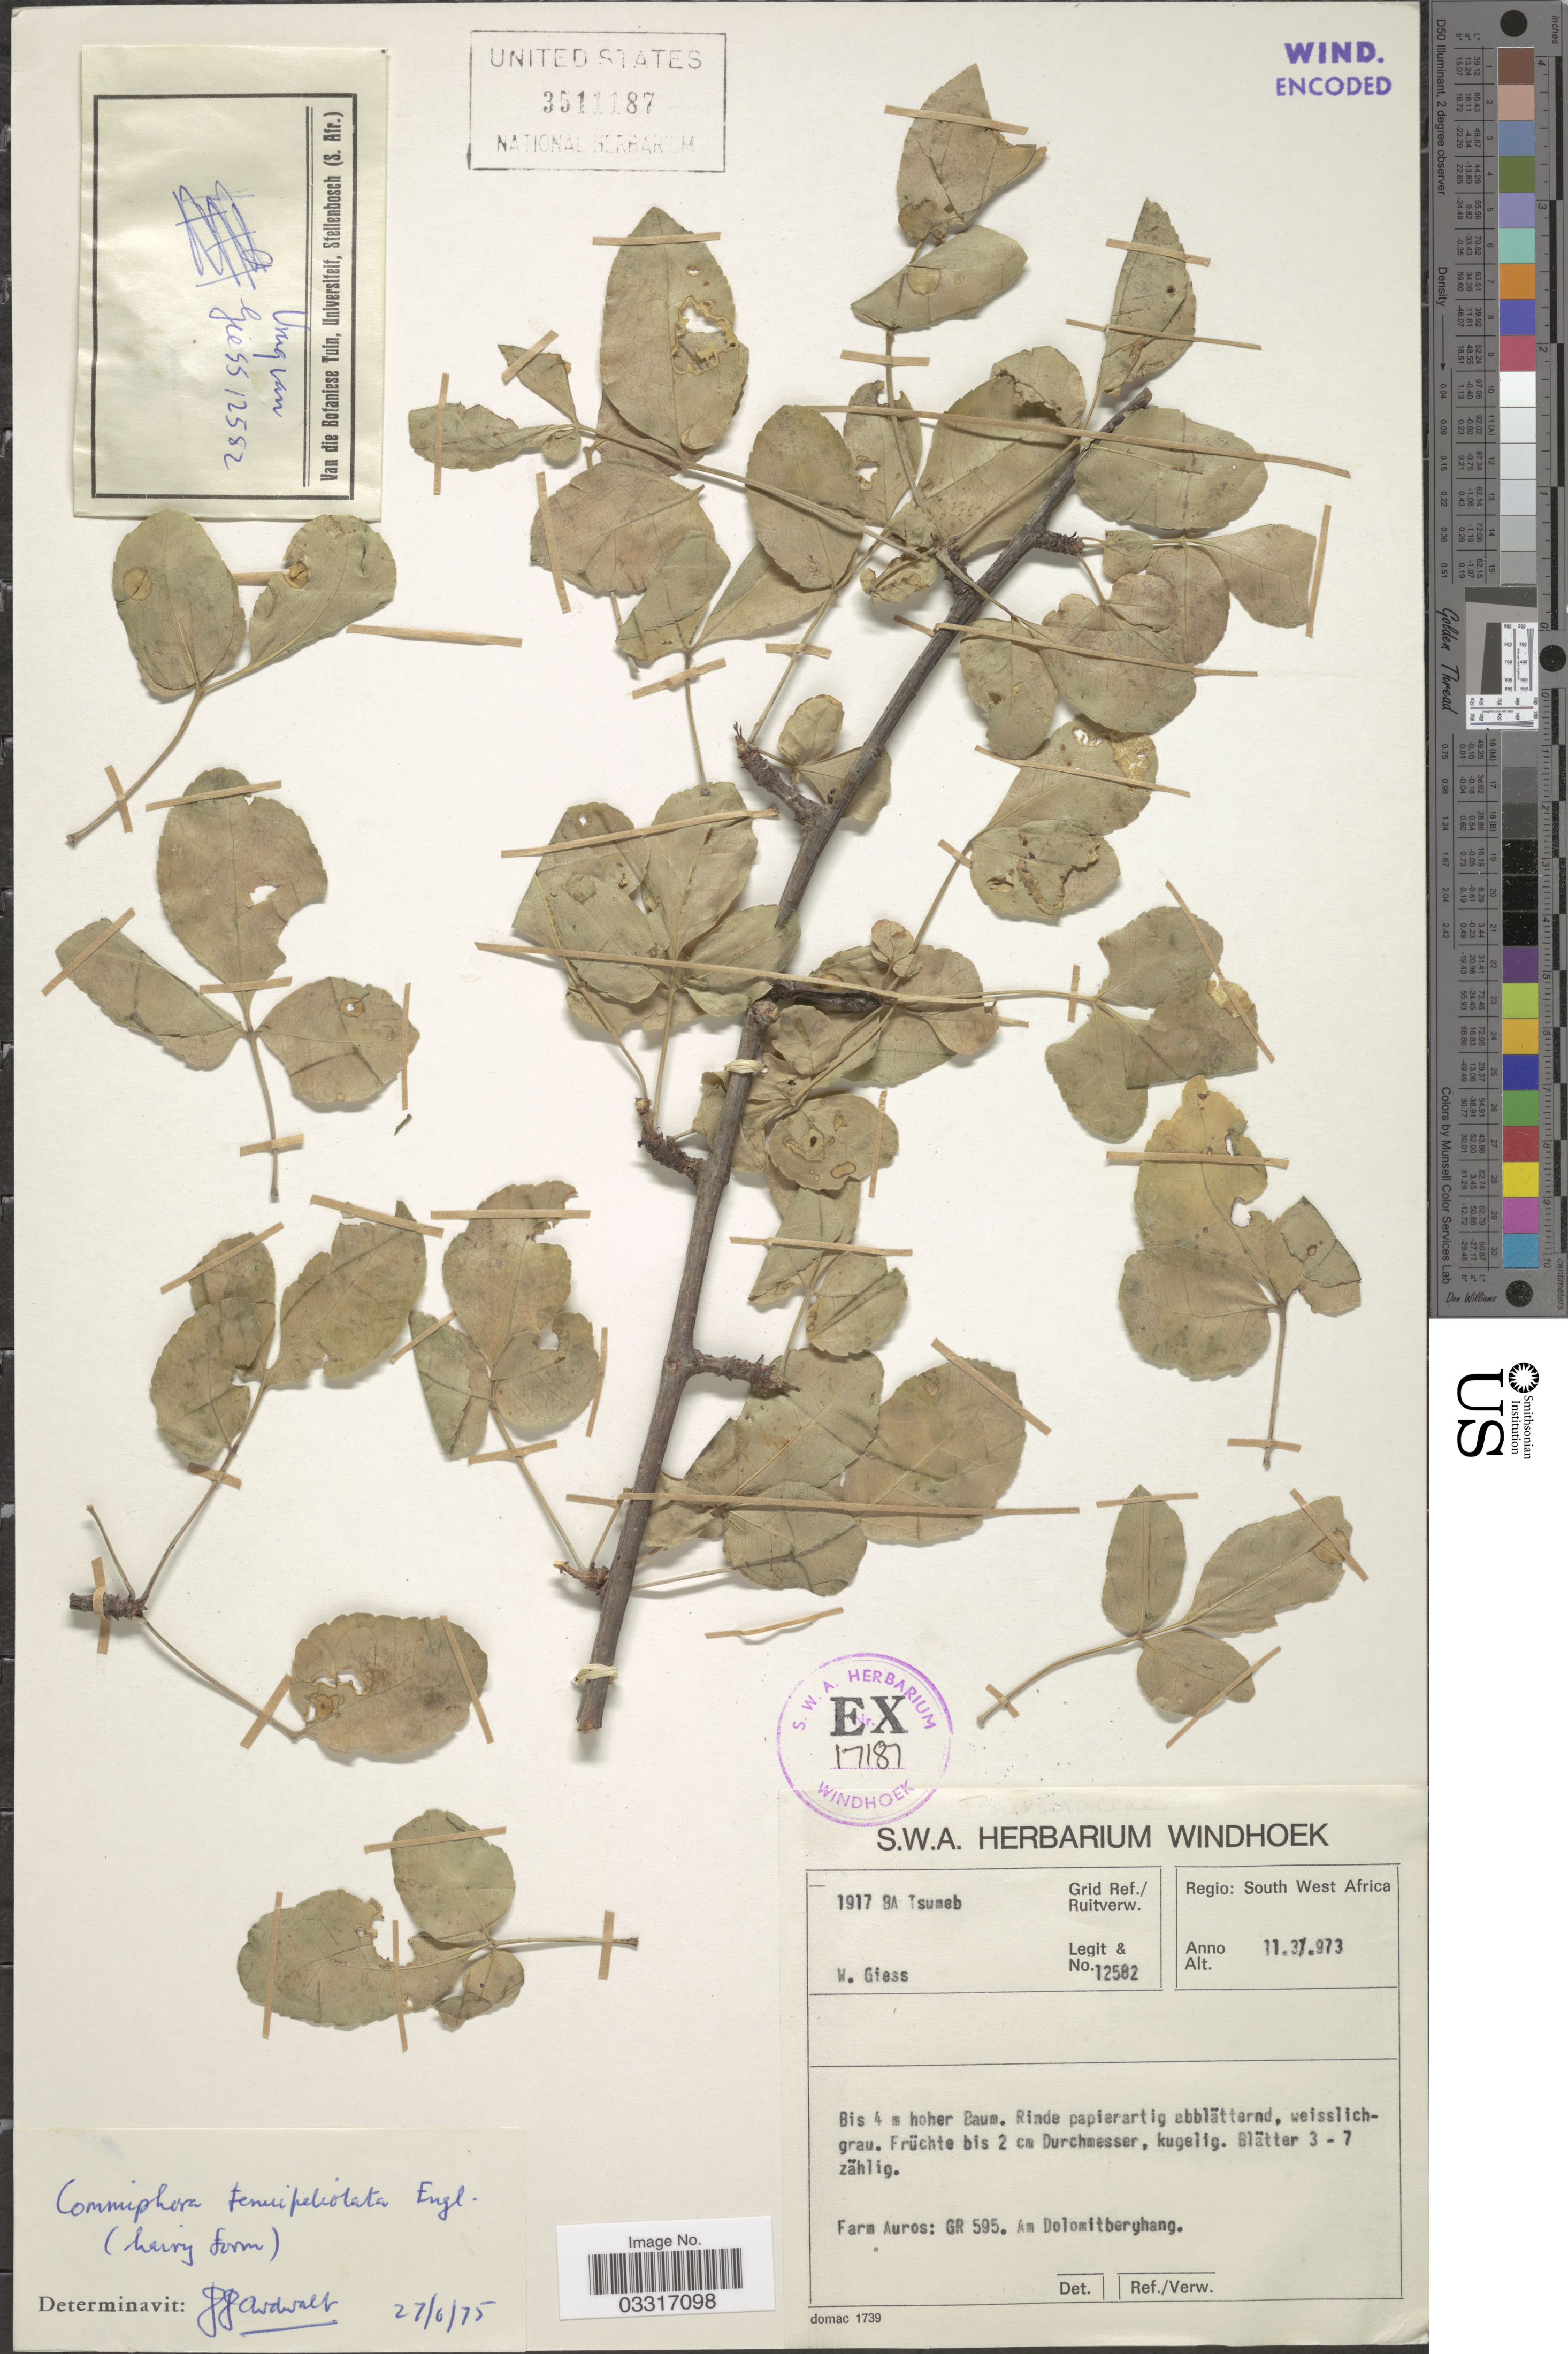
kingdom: Plantae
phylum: Tracheophyta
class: Magnoliopsida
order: Sapindales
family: Burseraceae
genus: Commiphora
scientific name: Commiphora tenuipetiolata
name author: Engl.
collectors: W. Giess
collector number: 12582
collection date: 1973-03-11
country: Namibia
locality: Regio: South West Africa. Grid Ref./ Ruitverw. 1917 BA Tsumeb. Farm Auros: GR 595. Am Dolomitberghang.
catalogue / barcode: US 3511187